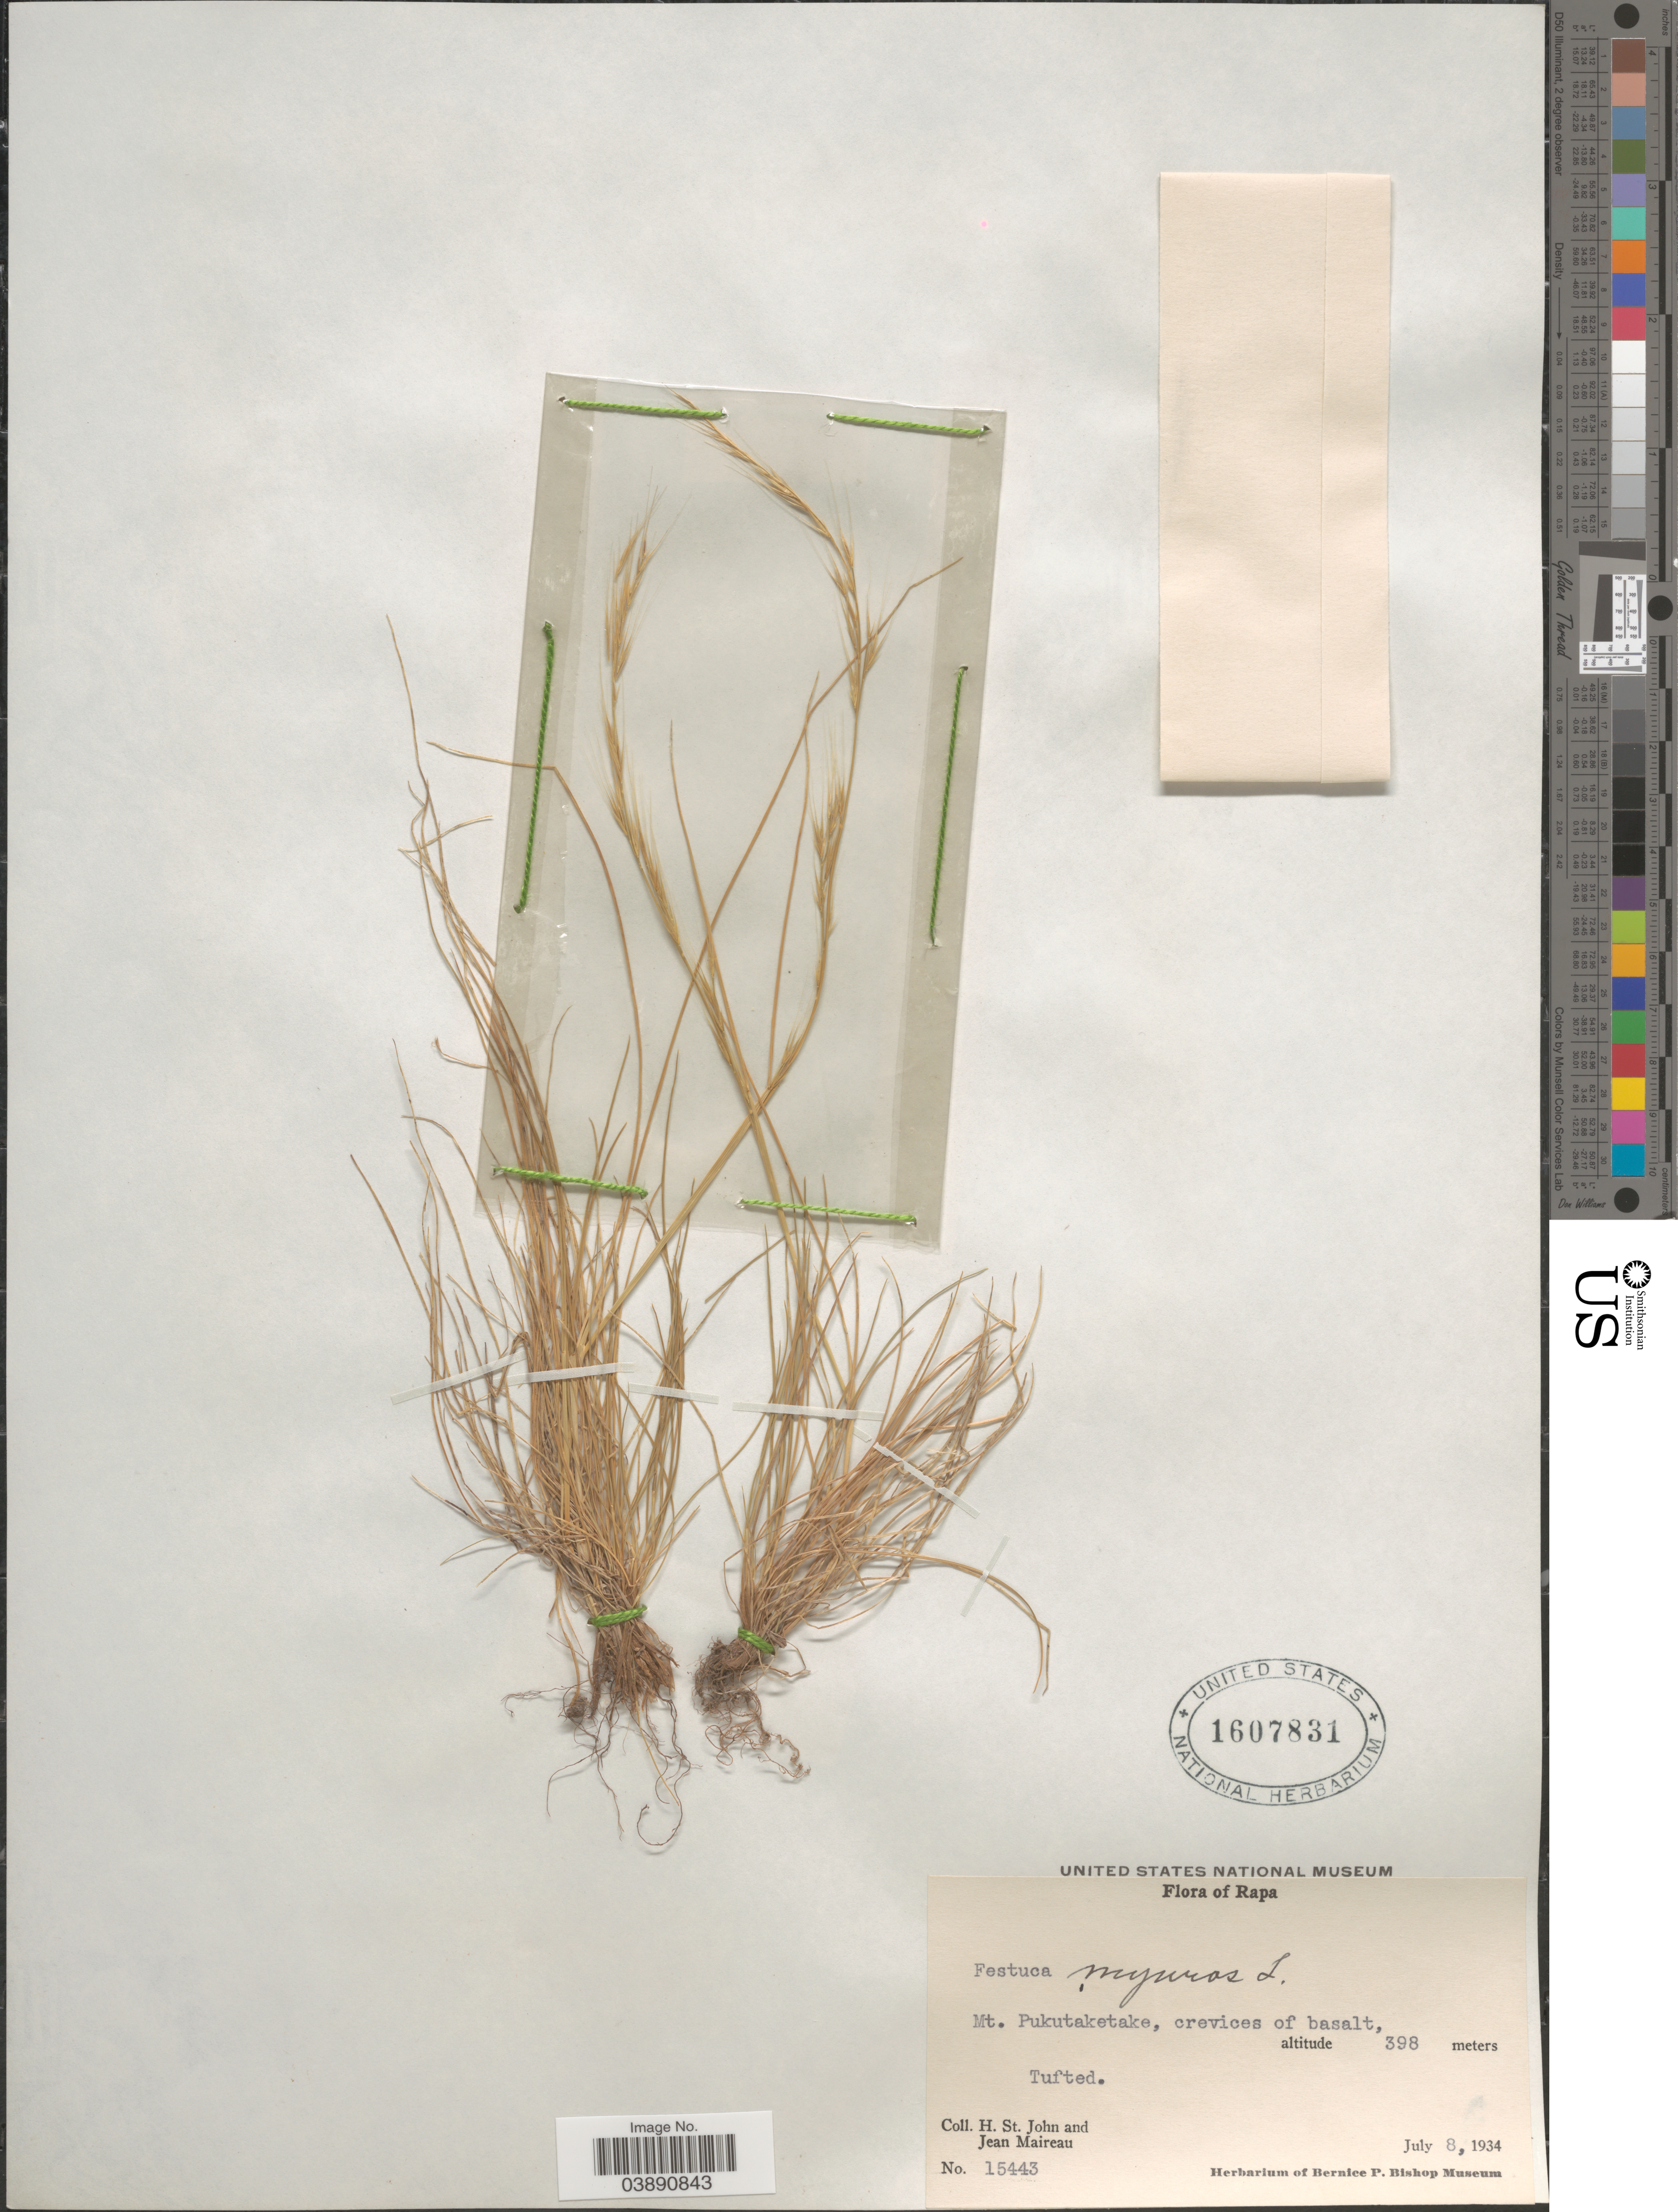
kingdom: Plantae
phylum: Tracheophyta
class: Liliopsida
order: Poales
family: Poaceae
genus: Festuca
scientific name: Festuca myuros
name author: L.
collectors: H. St. John & J. Maireau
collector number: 15443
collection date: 1934-07-08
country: French Polynesia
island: Rapa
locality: Rapa. Mt. Pukutaketake, crevices of basalt.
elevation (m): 398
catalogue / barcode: US 1607831